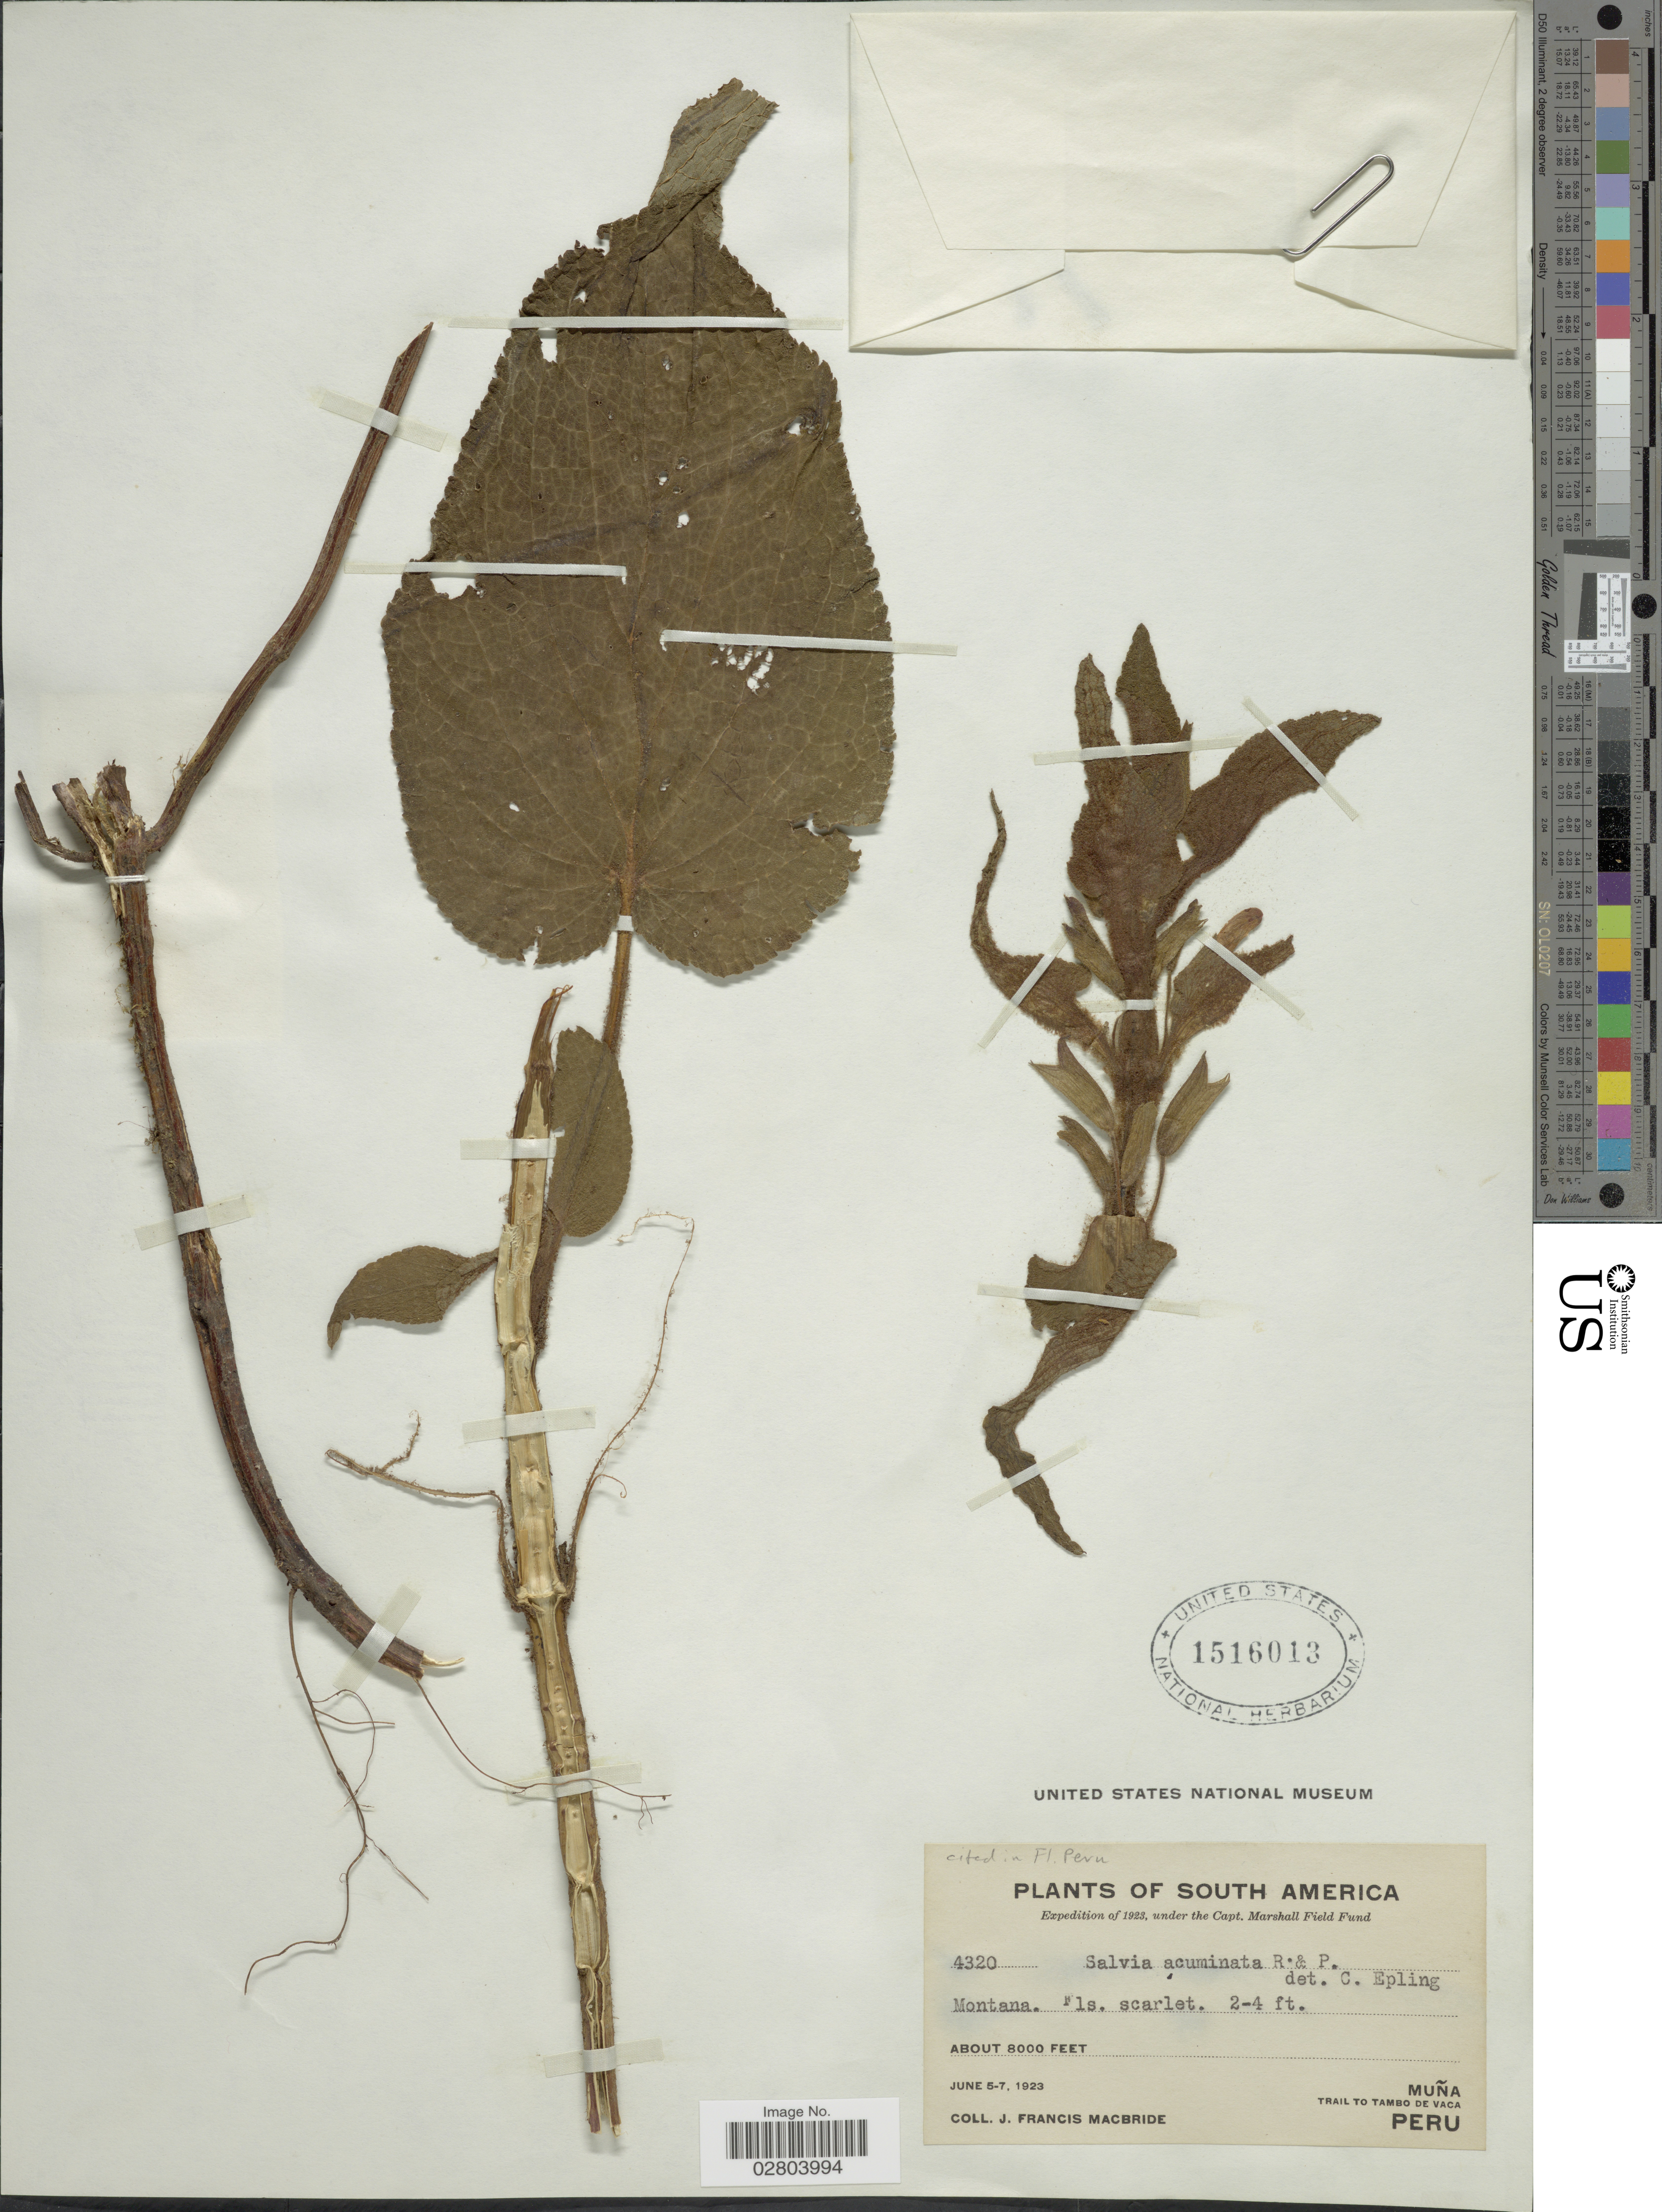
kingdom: Plantae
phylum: Tracheophyta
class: Magnoliopsida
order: Lamiales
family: Lamiaceae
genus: Salvia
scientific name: Salvia acuminata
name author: Ruiz & Pav.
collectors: J. F. Macbride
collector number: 4320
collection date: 1923-06-05/1923-06-07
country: Peru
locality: South America. Montana. Muña. Trail to Tambo de vaca.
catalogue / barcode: US 1516013